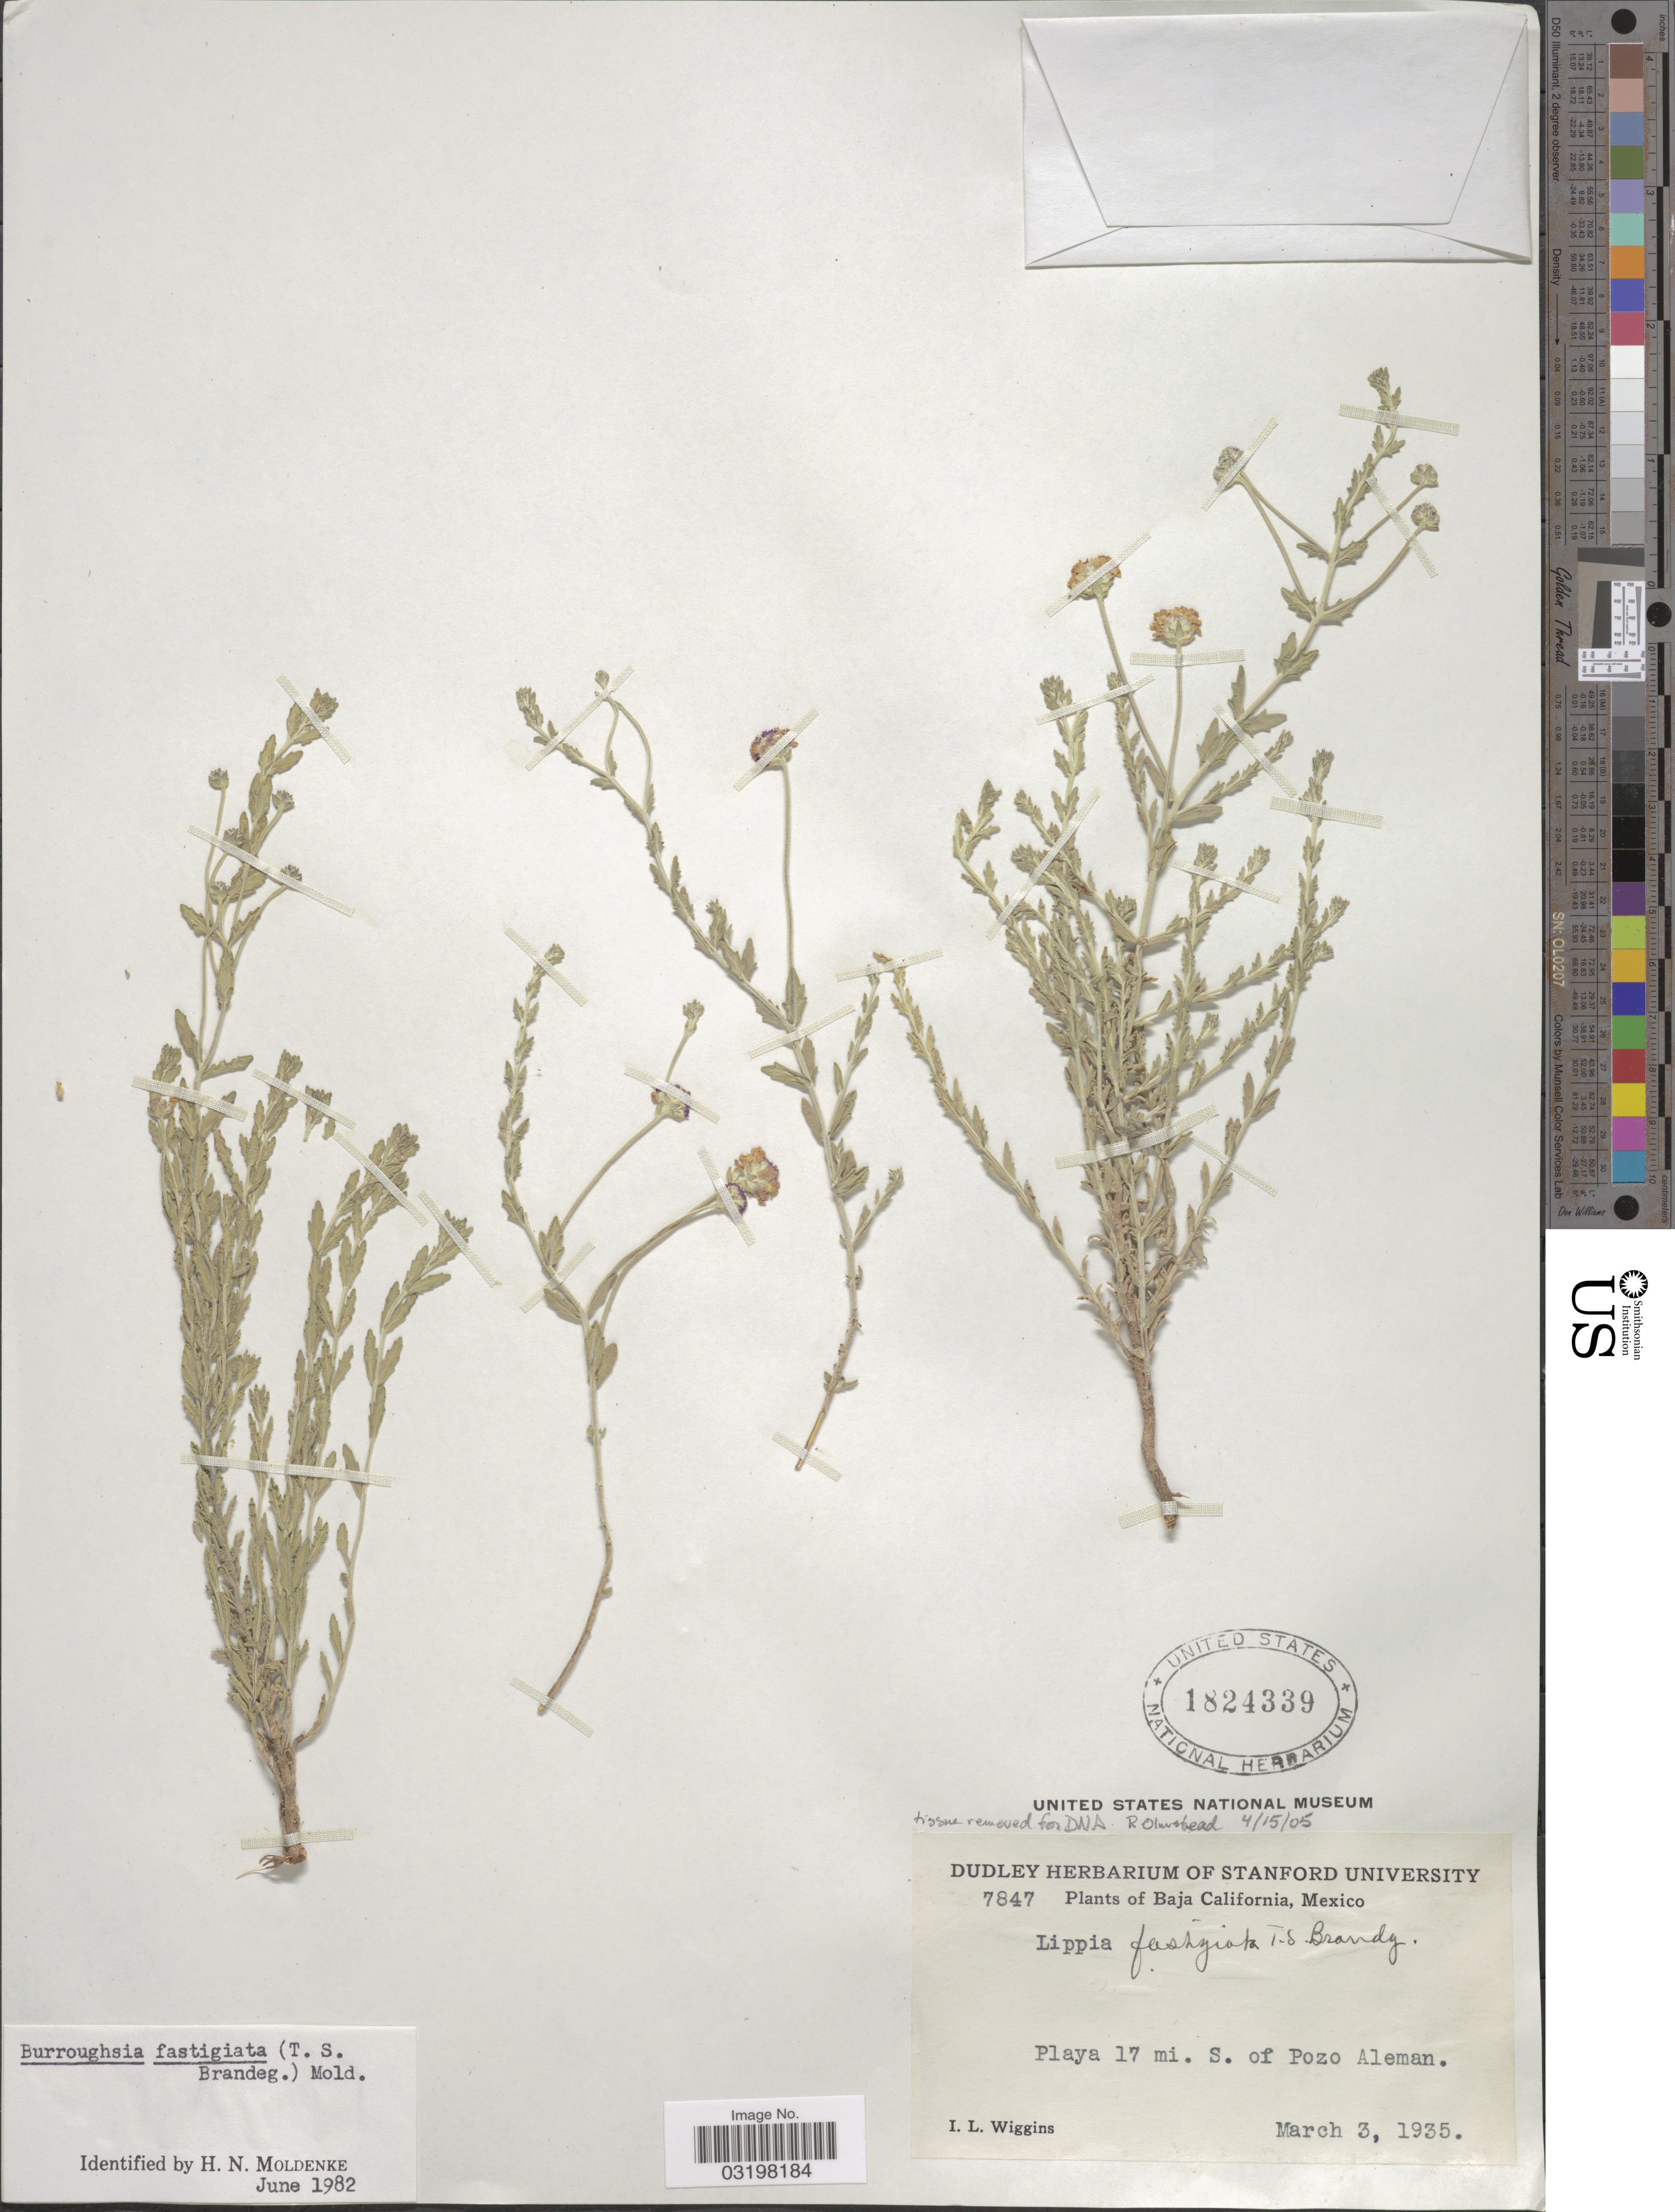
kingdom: Plantae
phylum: Tracheophyta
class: Magnoliopsida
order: Lamiales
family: Verbenaceae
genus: Lippia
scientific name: Lippia fastigiata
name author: Brandegee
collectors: I. L. Wiggins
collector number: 7847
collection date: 1935-03-03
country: Mexico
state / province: Baja California Norte / Baja California Sur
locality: Playa 17 mi. S. of Pozo Aleman.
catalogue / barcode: US 1824339